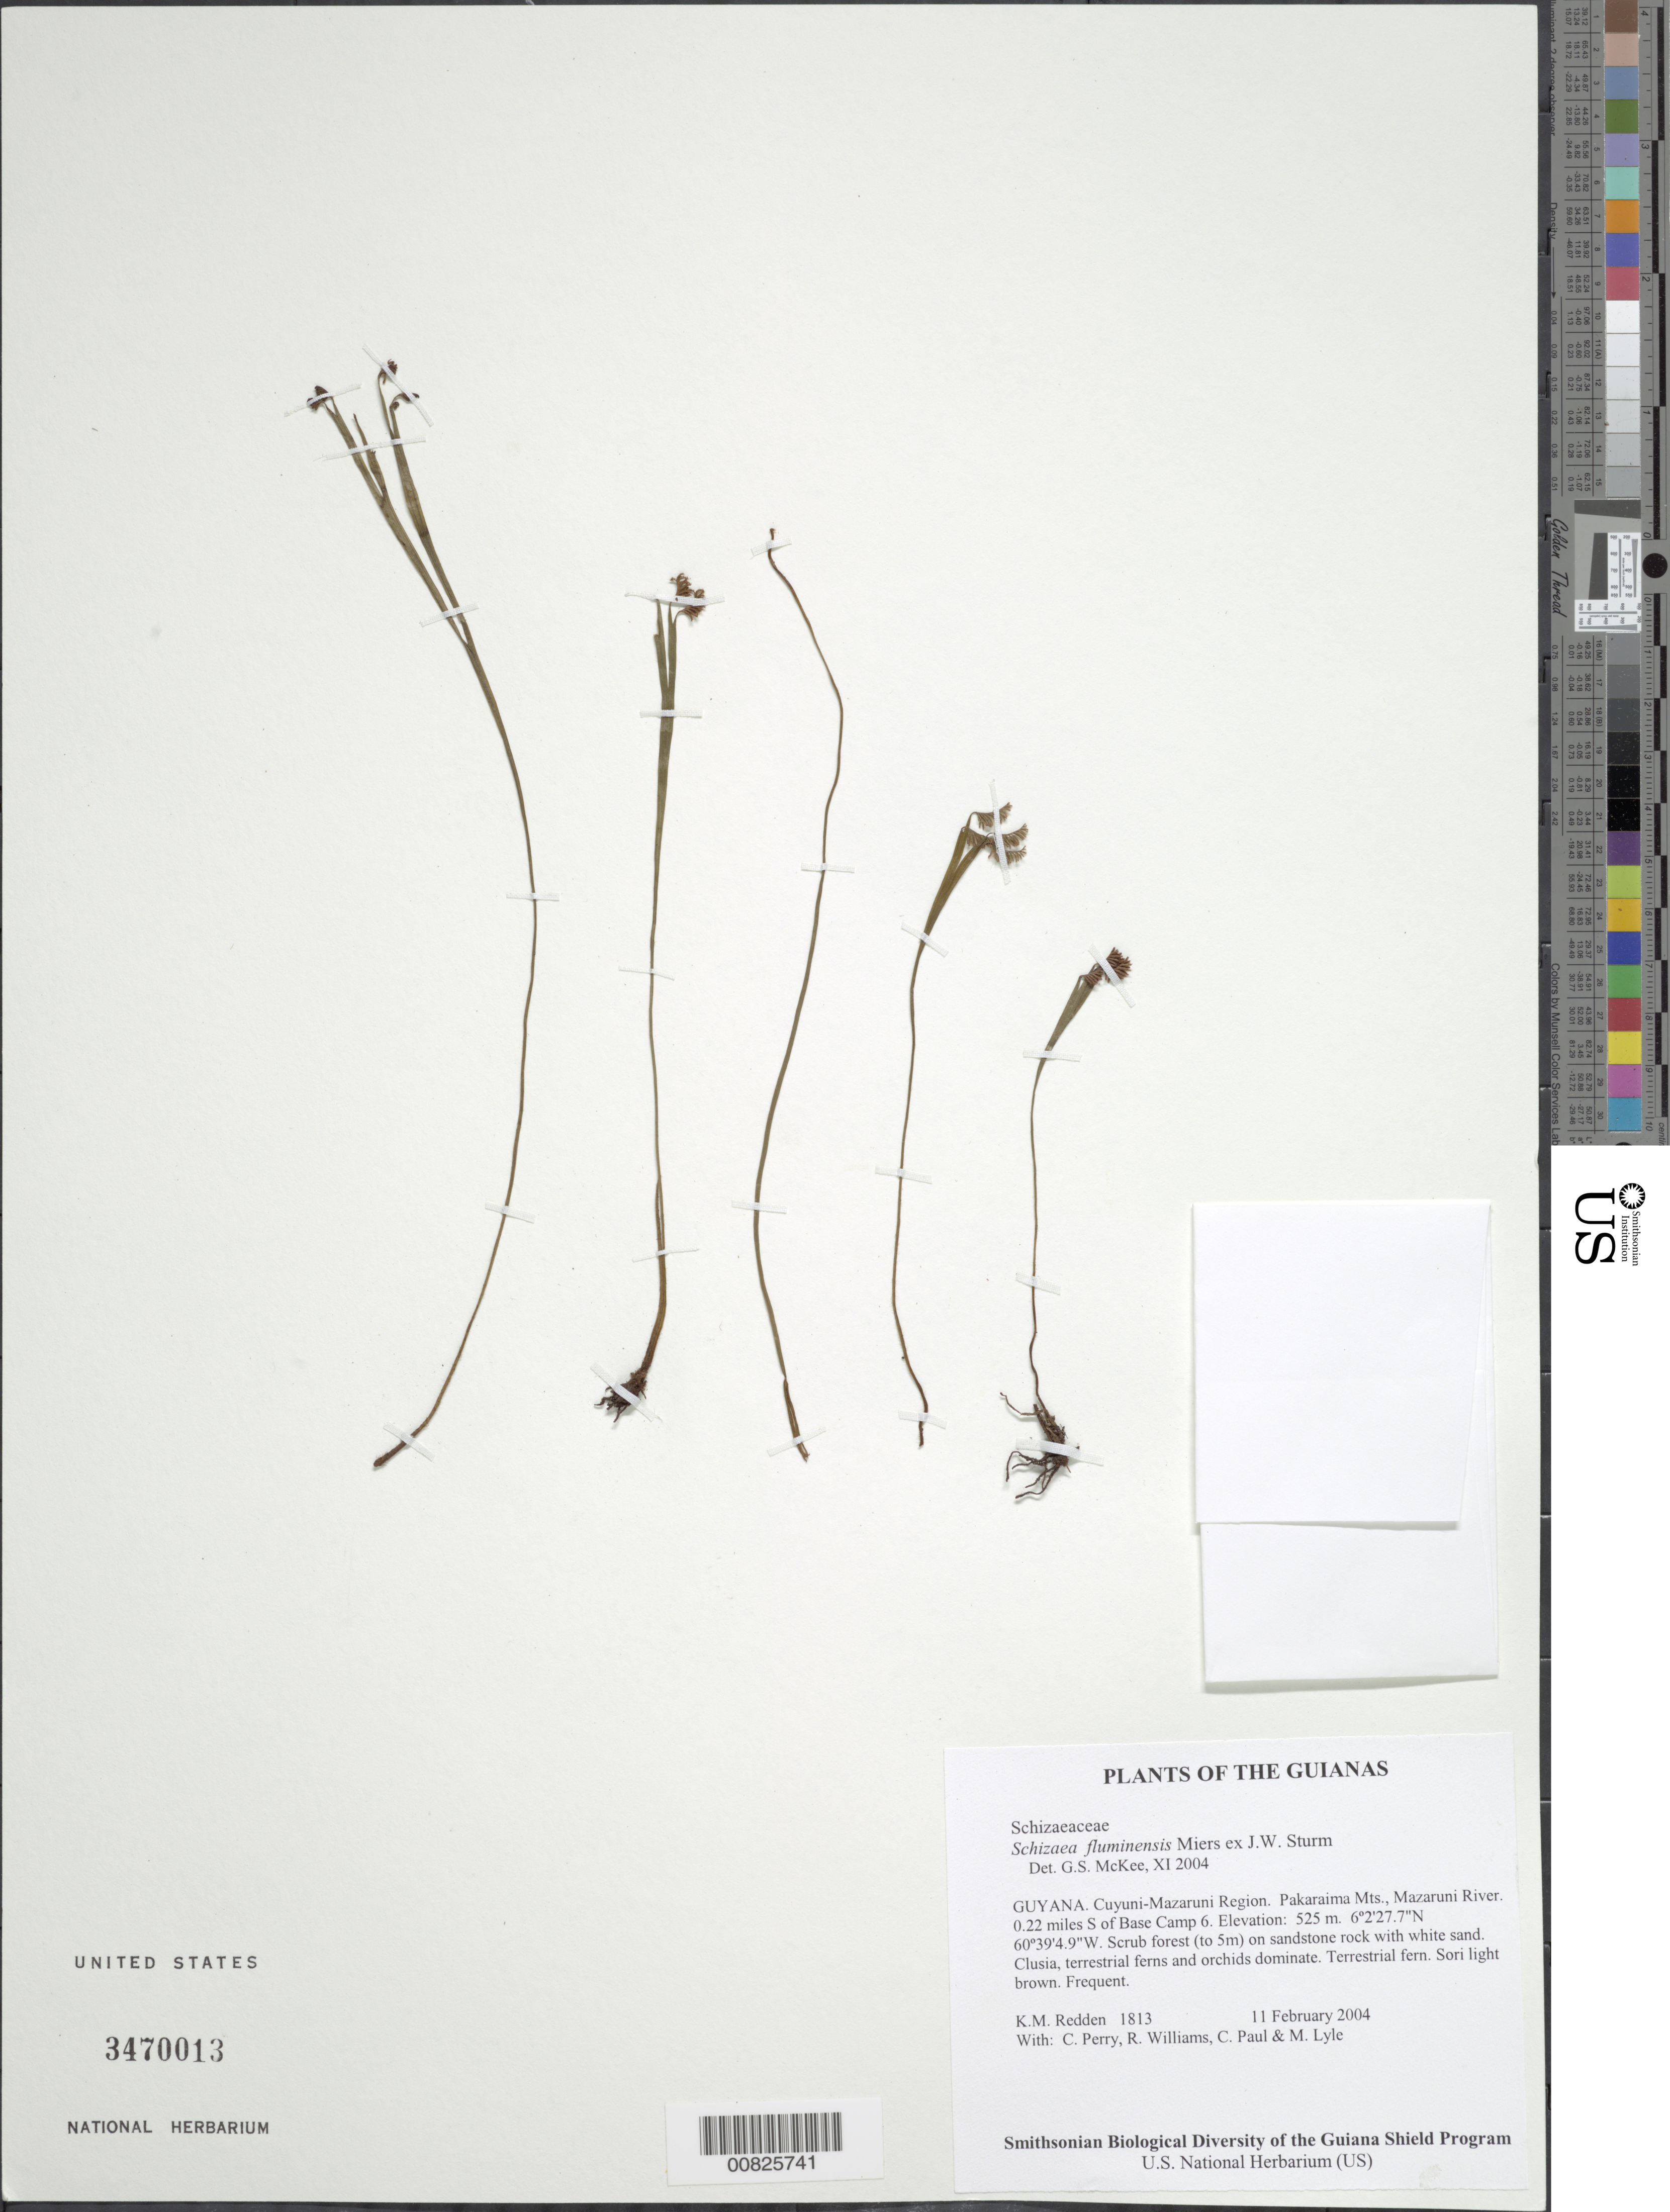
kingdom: Plantae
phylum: Tracheophyta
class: Polypodiopsida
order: Schizaeales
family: Schizaeaceae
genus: Schizaea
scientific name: Schizaea fluminensis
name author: Miers ex J.W. Sturm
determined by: McKee, G. S., (US), NMNH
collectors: K. M. Redden, C. Perry, R. Williams, C. Paul & M. Lyle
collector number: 1813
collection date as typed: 11 February 2004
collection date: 2004-02-11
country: Guyana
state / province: Cuyuni-Mazaruni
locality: Pakaraima Mts., Mazaruni River. 0.22 miles S of Base Camp 6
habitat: Scrub forest (to 5m) on sandstone rock with white sand. Clusia, terrestrial ferns and orchids dominate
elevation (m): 525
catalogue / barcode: US 3470013